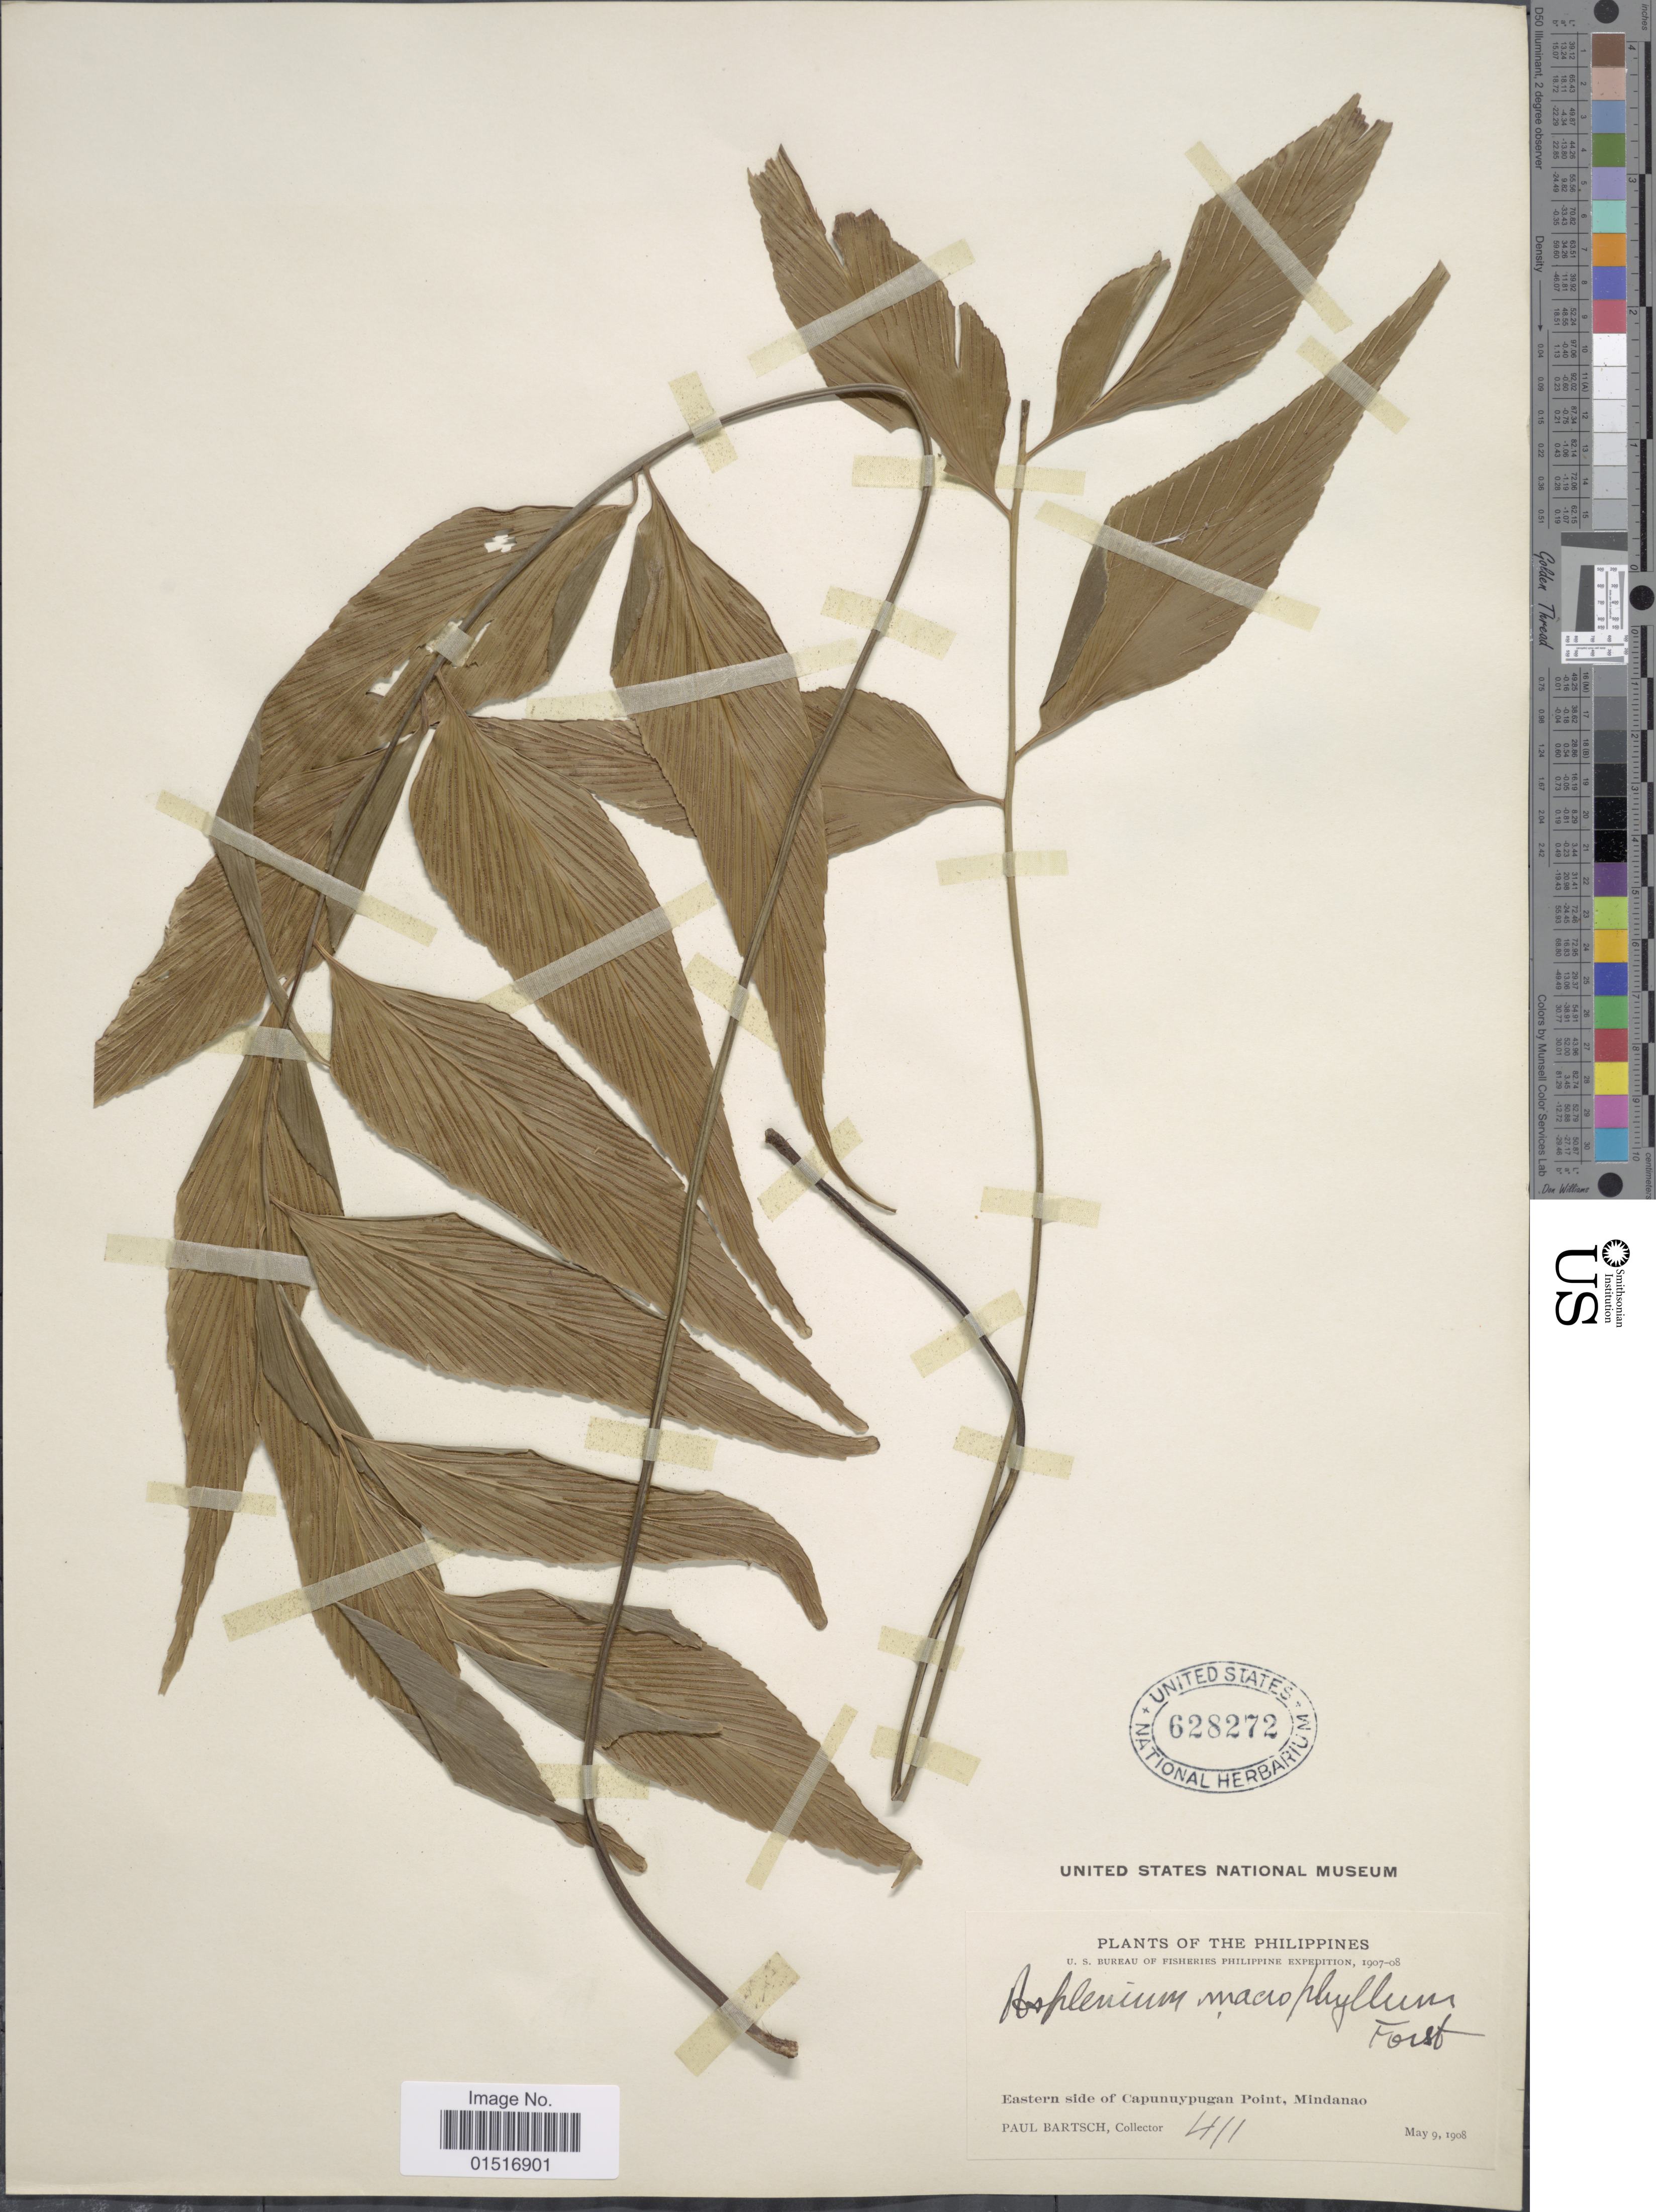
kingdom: Plantae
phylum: Tracheophyta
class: Polypodiopsida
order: Polypodiales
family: Aspleniaceae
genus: Asplenium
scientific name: Asplenium polyodon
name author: G. Forst.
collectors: P. Bartsch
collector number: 411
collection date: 1908-05-09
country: Philippines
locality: Eastern side of Capunuypugan Point, Mindanao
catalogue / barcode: US 628272